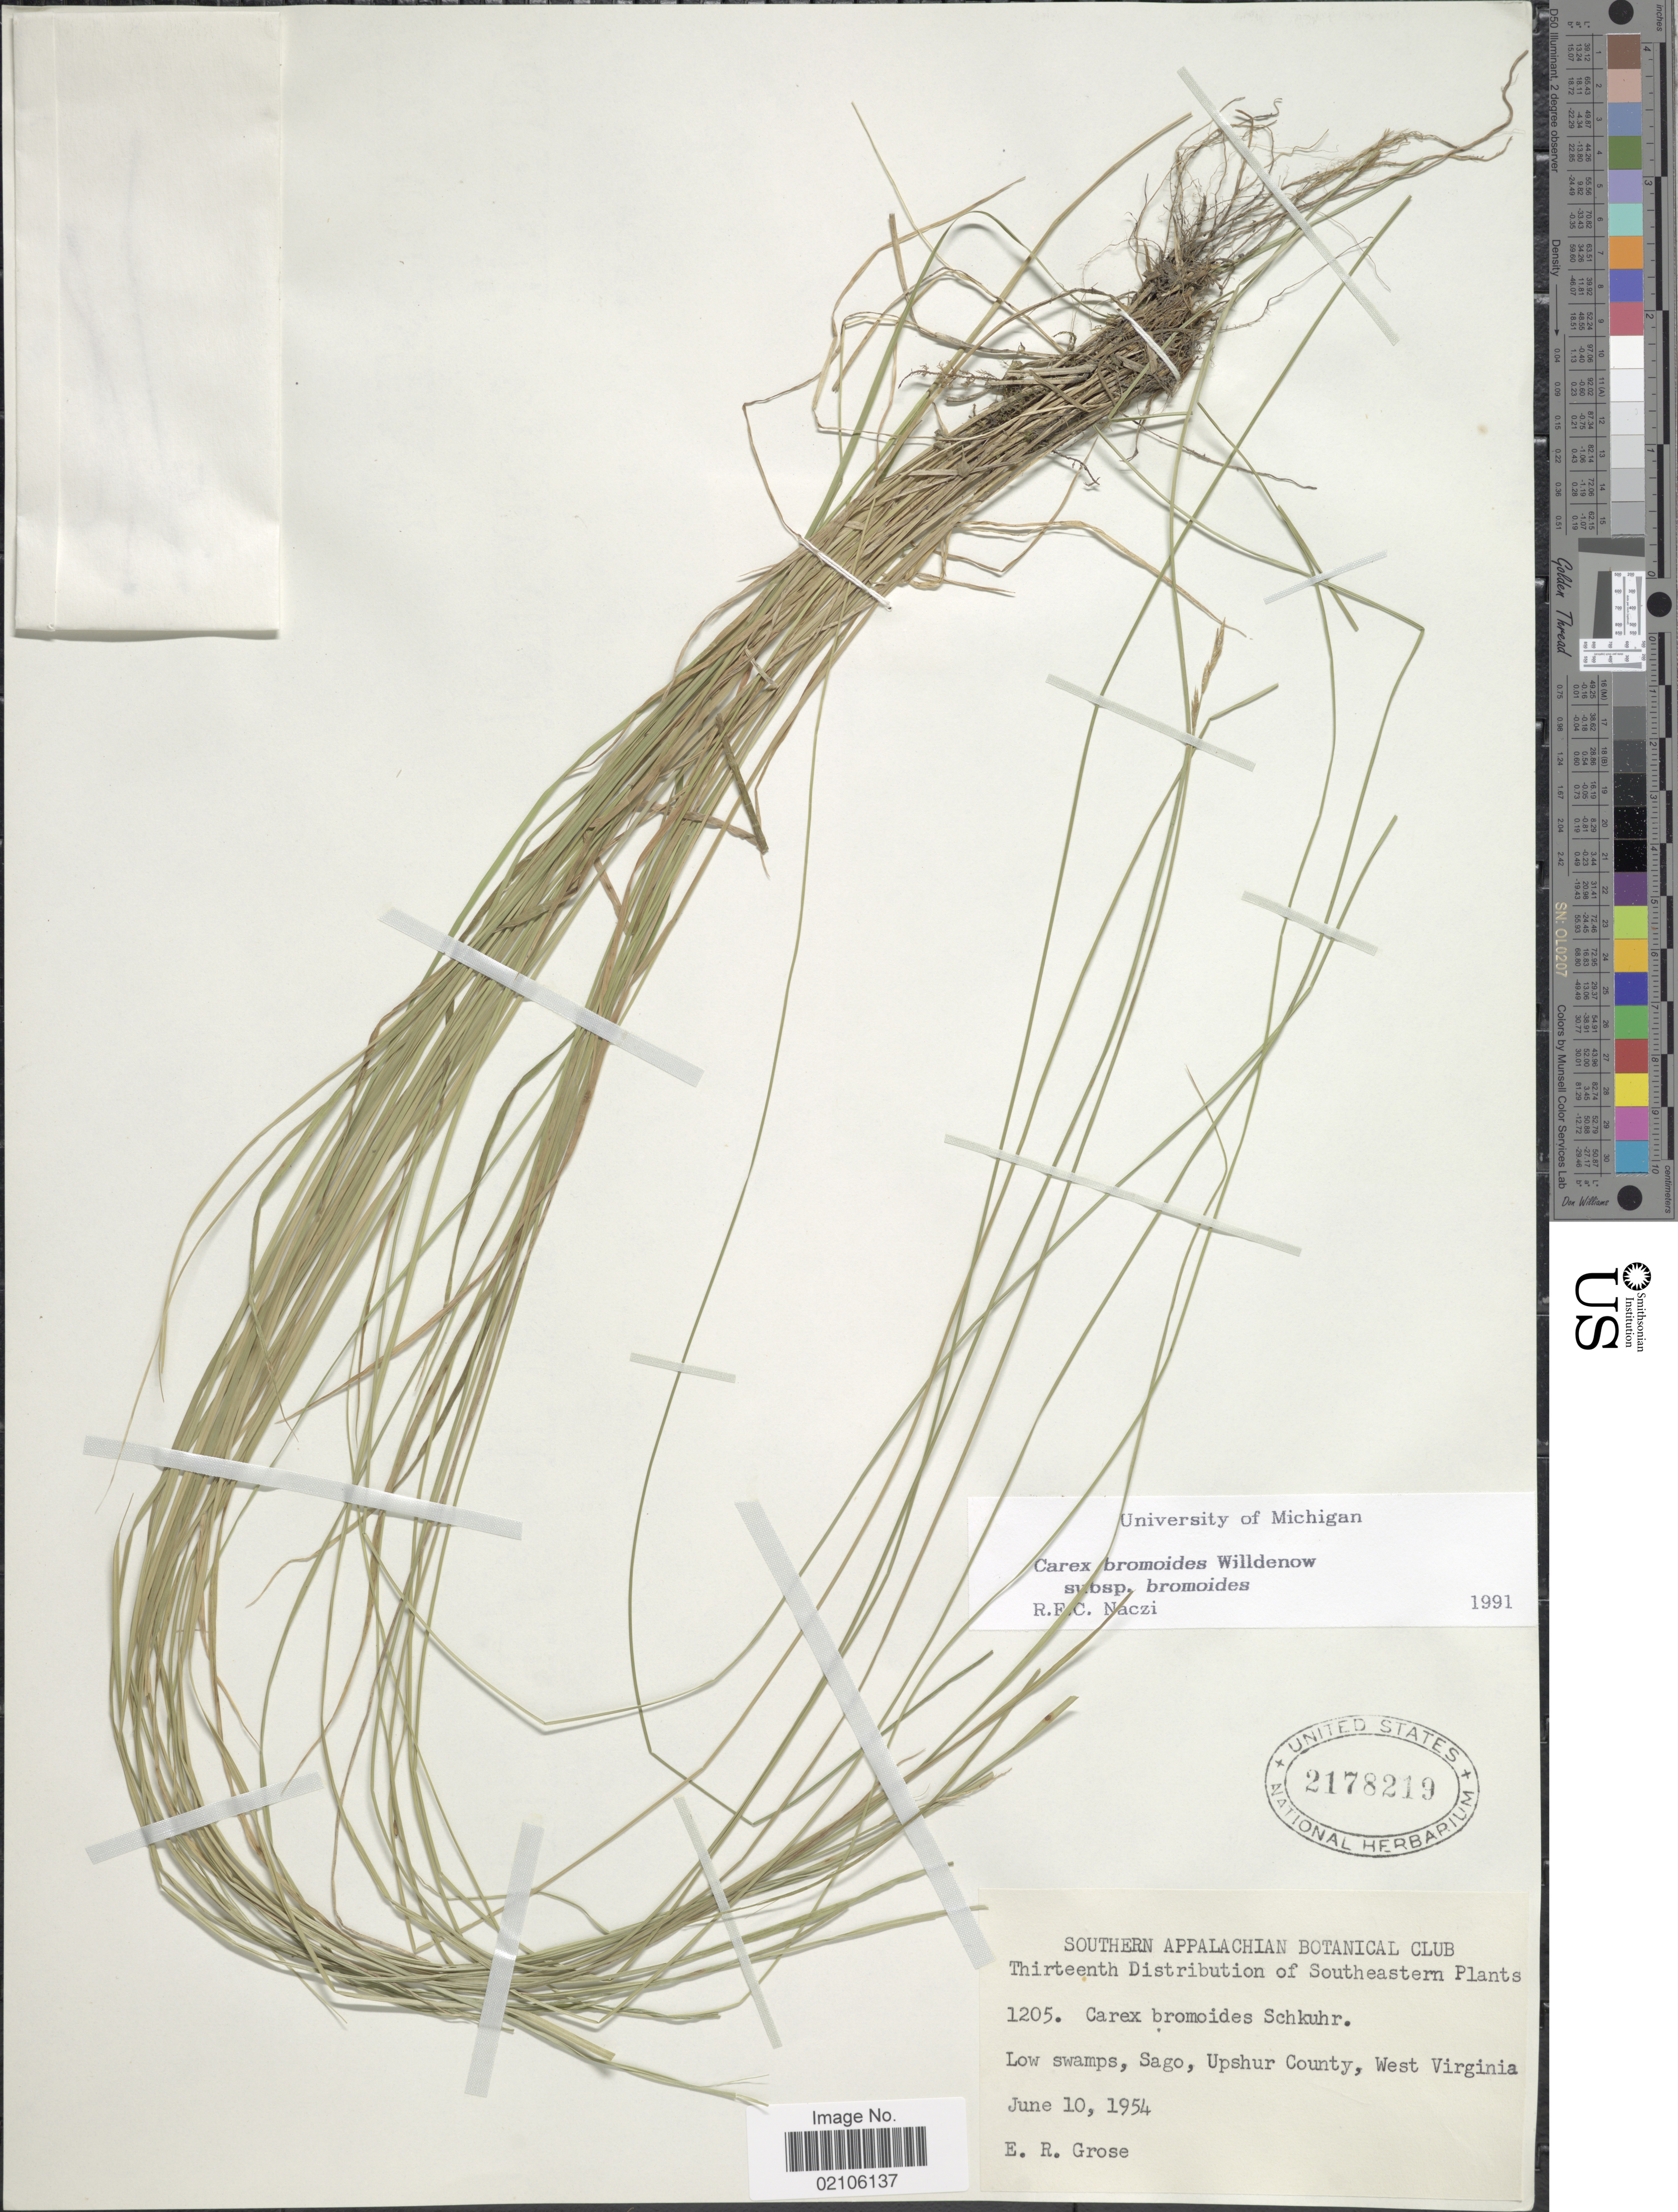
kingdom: Plantae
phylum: Tracheophyta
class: Liliopsida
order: Poales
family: Cyperaceae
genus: Carex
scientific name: Carex bromoides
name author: Willd.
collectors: E. Grose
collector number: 1205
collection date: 1954-06-10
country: United States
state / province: West Virginia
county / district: Upshur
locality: Southeastern, Low swamps, Sago, Upshur County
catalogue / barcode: US 2178219